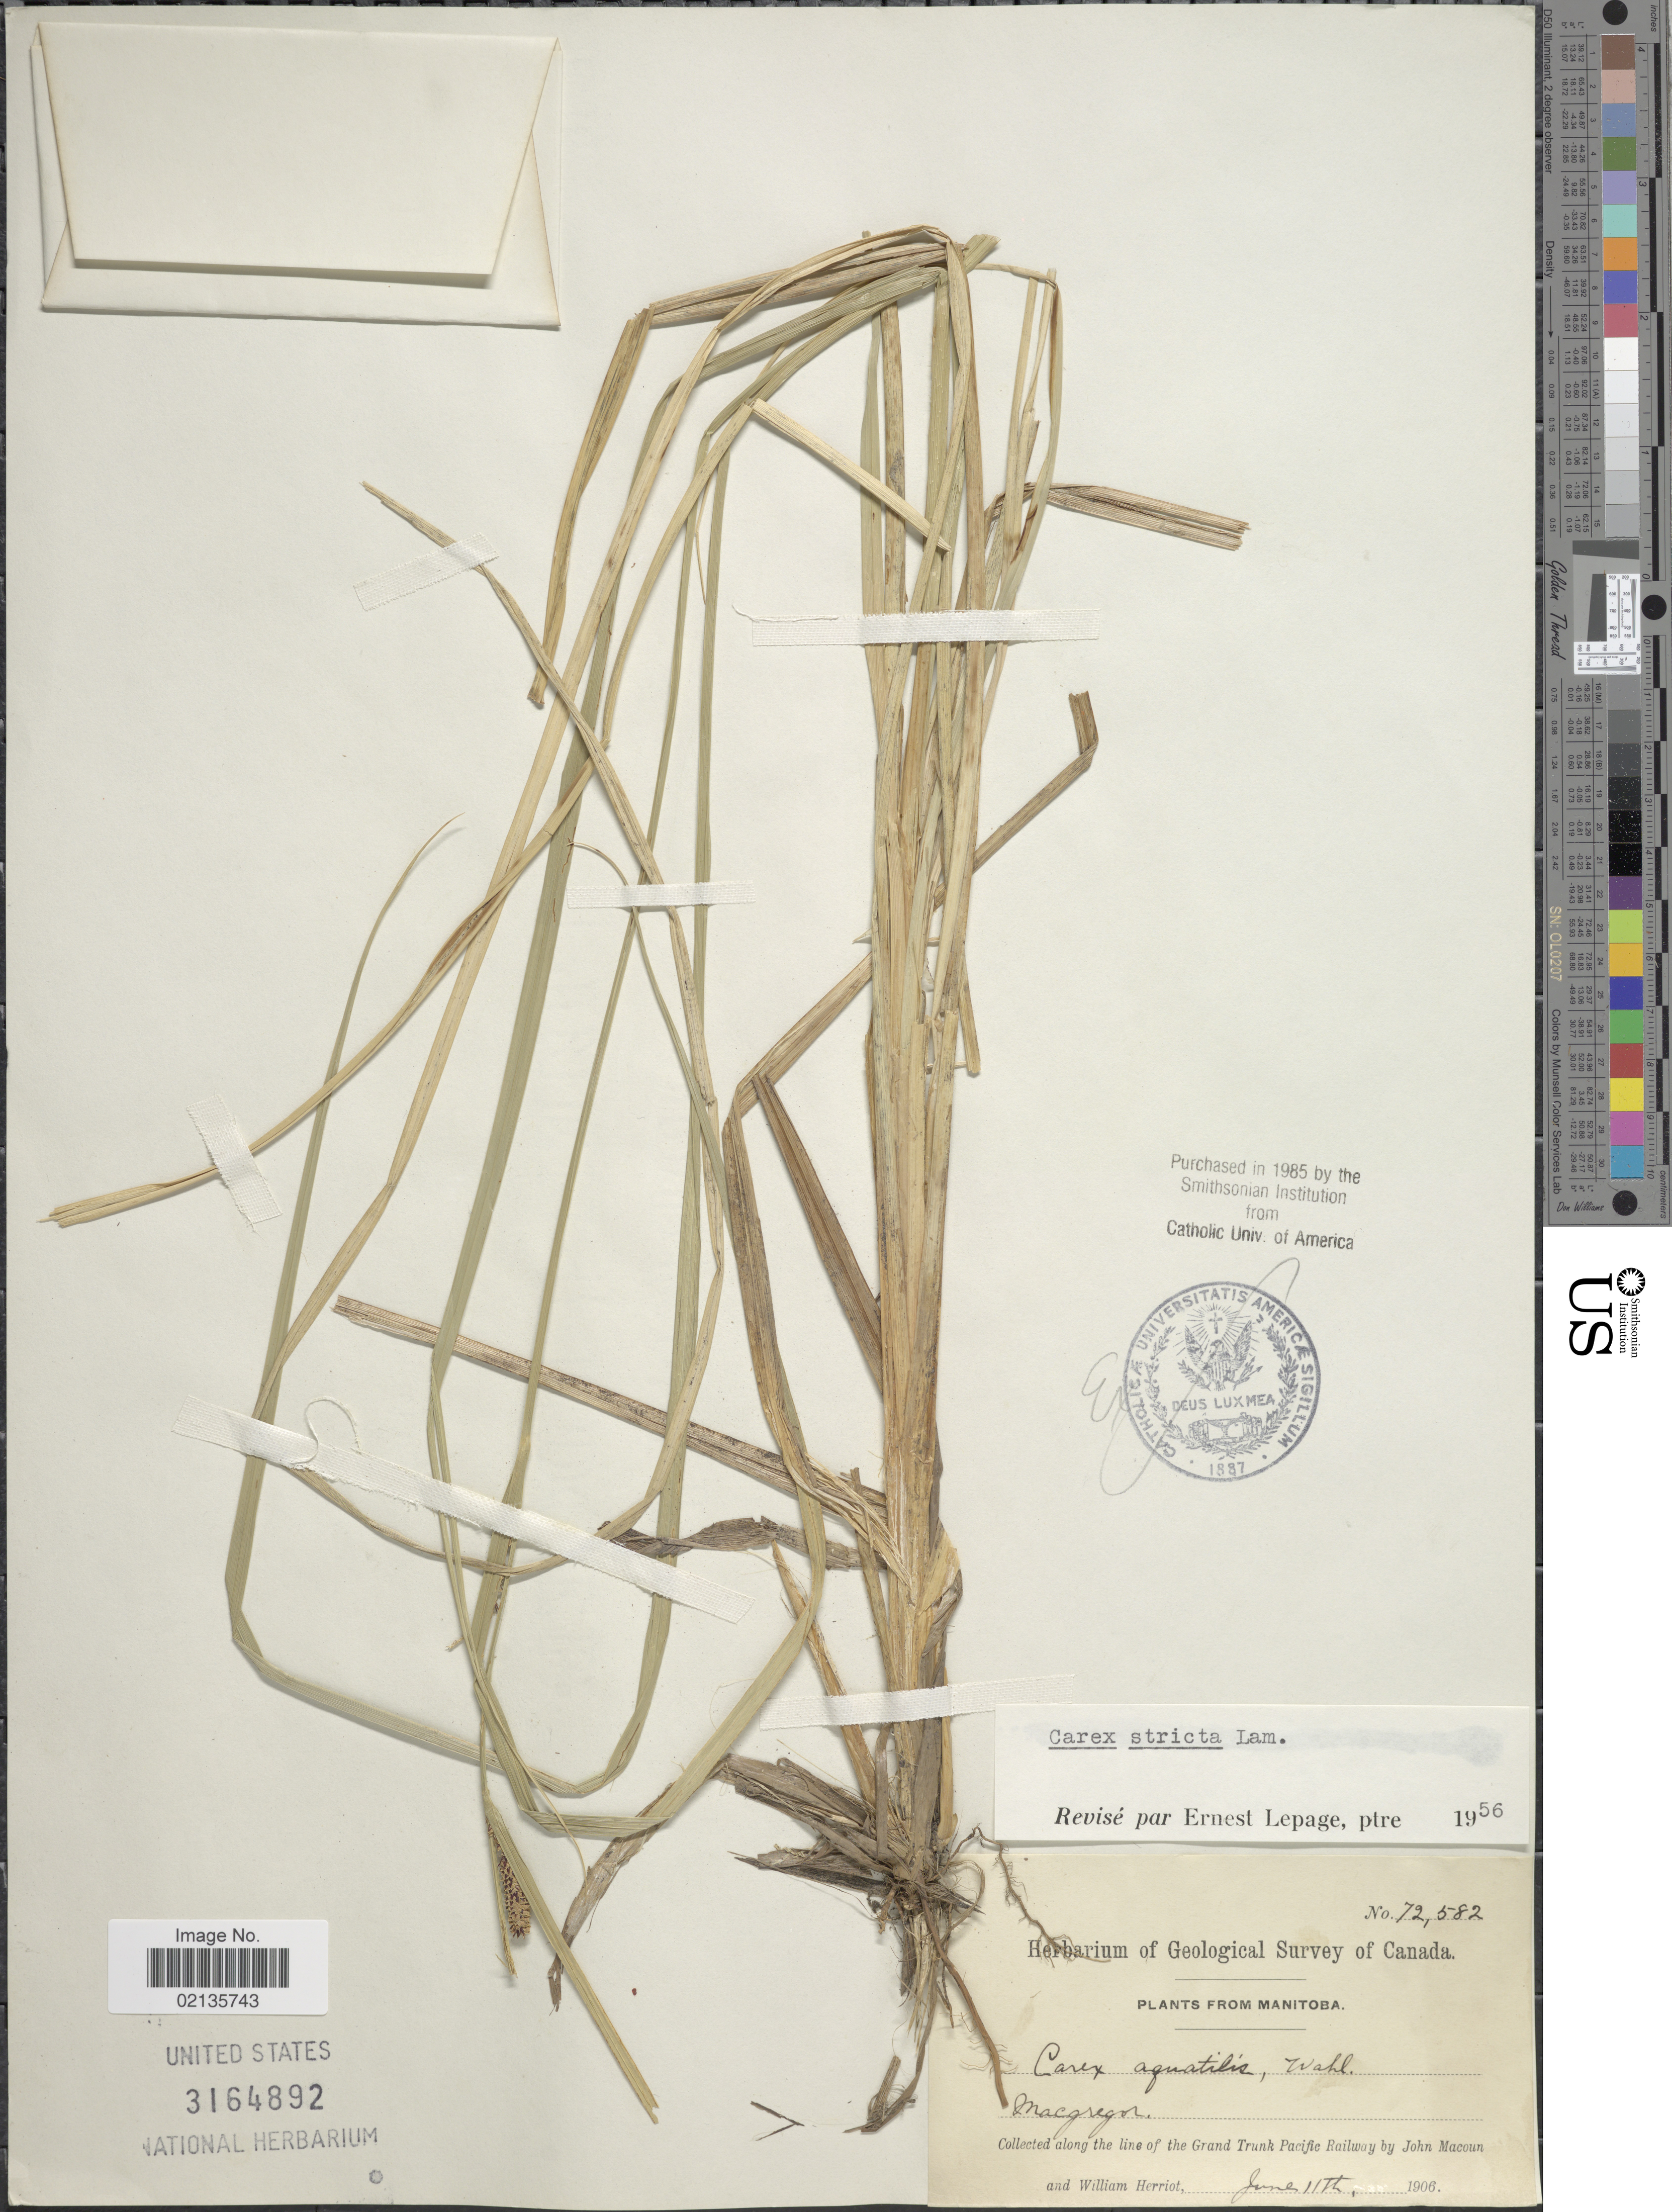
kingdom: Plantae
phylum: Tracheophyta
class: Liliopsida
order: Poales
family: Cyperaceae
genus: Carex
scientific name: Carex stricta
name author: Lam.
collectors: J. Macoun & W. Herriot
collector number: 72582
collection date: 1906-06-11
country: Canada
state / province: Manitoba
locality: Macgregor, along the line of the Grand Trunk Pacific Raliway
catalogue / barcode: US 3164892